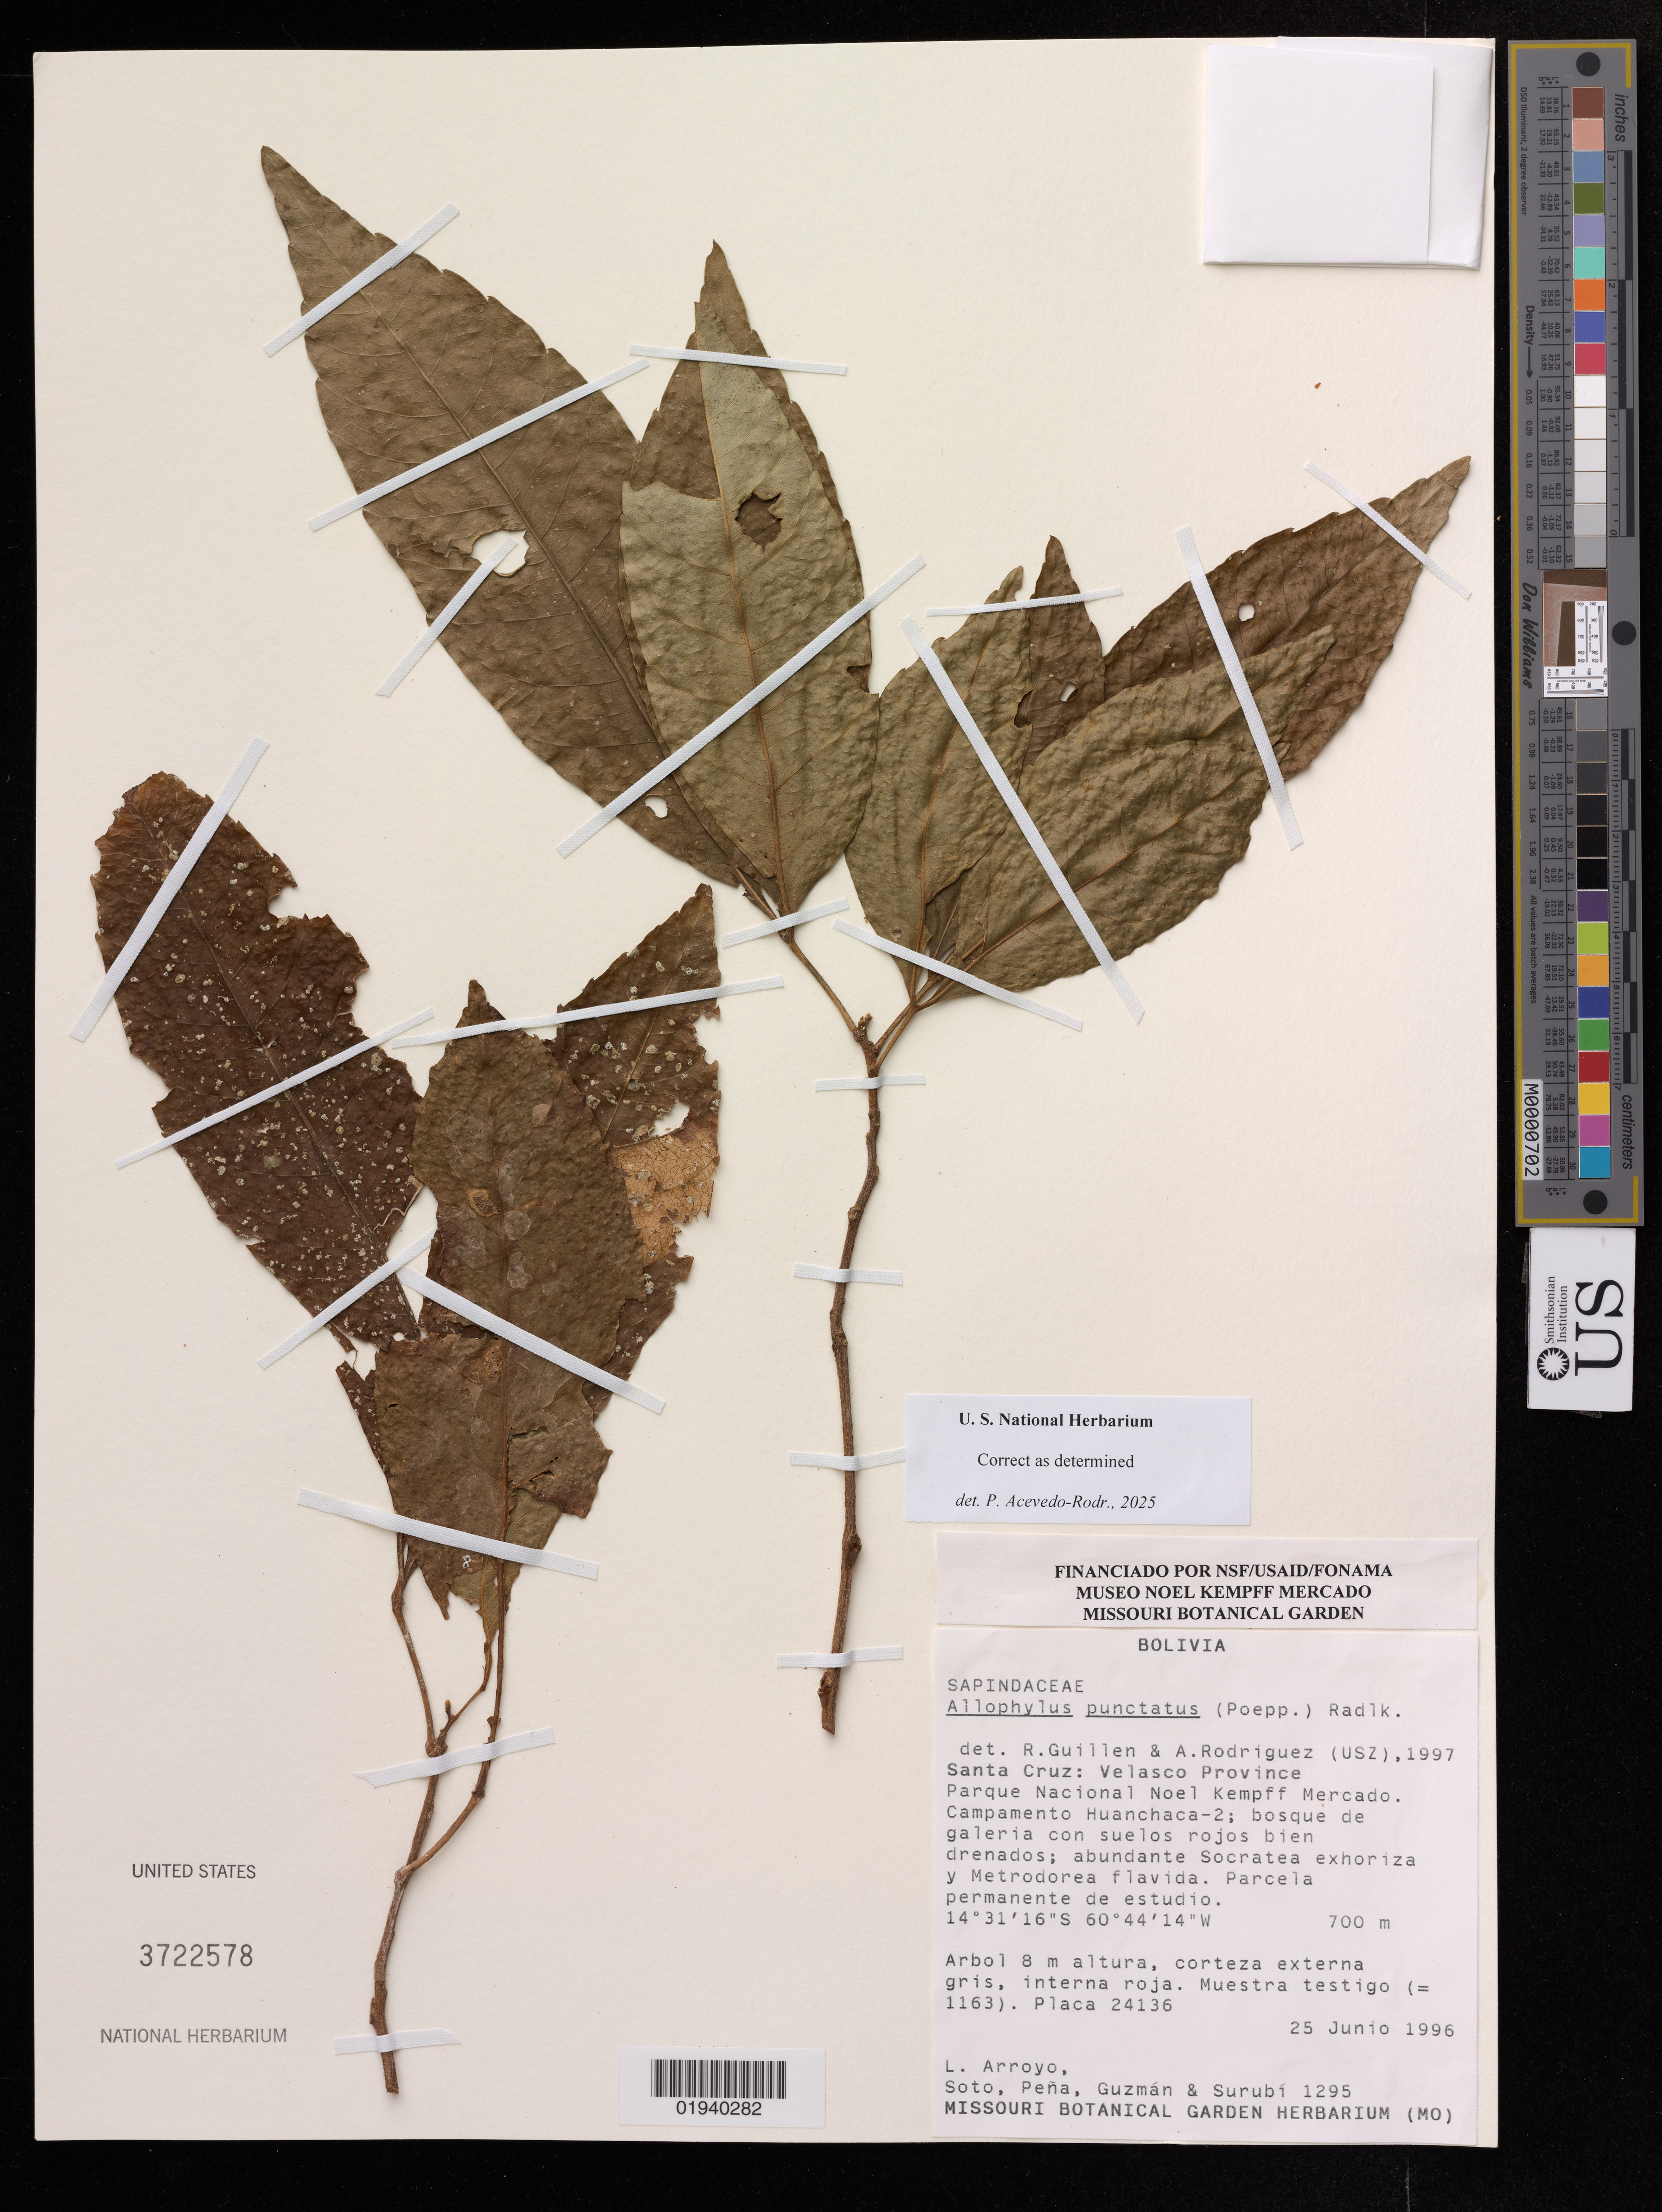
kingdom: Plantae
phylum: Tracheophyta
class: Magnoliopsida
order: Sapindales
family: Sapindaceae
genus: Allophylus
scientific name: Allophylus punctatus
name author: (Poepp.) Radlk.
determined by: Acevedo-Rodriguez, P., (US), Smithsonian Institution - National Museum of Natural History (UNITED STATES)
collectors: L. Arroyo, -. Soto, -. Pena, -. Guzmán & Surubi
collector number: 1295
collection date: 1996-06-25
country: Bolivia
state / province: Santa Cruz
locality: Velasco Province. Parque Nacional Noel Kempff Mercado.Campamento Huanchaca-2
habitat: Bosque de galeria con suelos rojos bien drenados; abundante Socratea exhoriza y Metrodorea flavida. Parcela permanente de estudio. Muestra testigo (=1163). Placa 24136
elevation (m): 700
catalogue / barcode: US 3722578